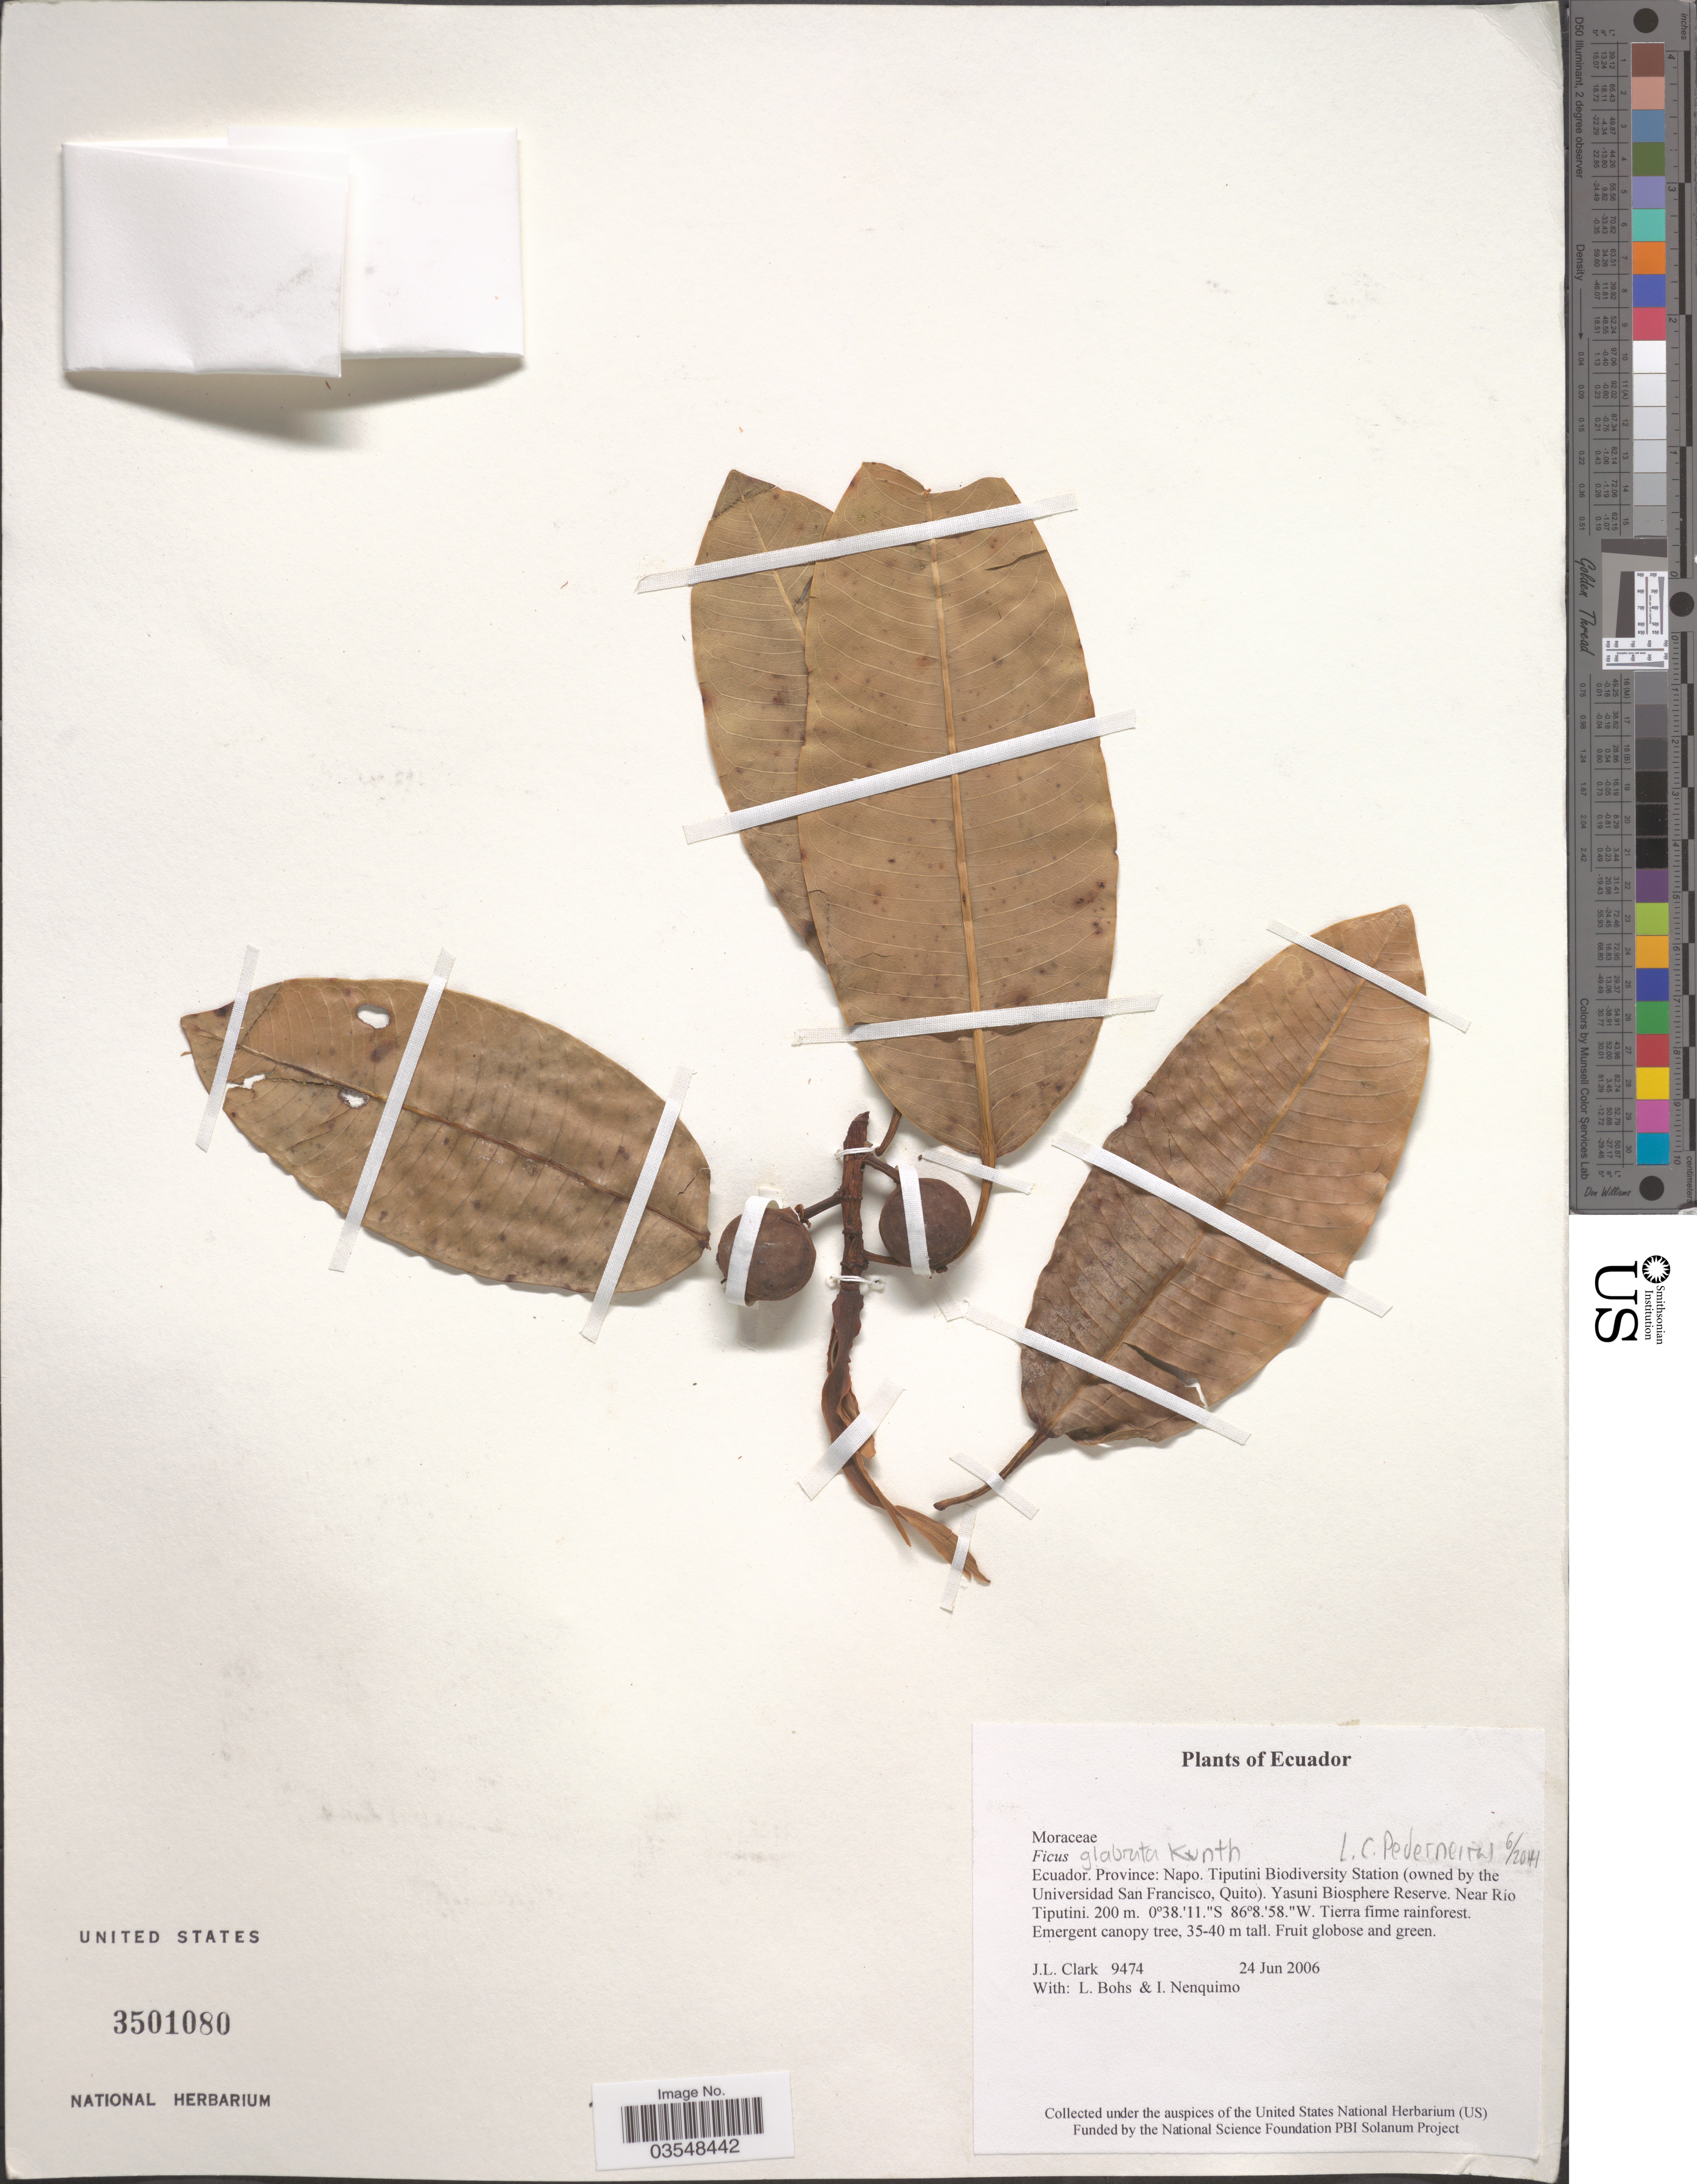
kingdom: Plantae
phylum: Tracheophyta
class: Magnoliopsida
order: Rosales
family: Moraceae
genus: Ficus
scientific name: Ficus glabrata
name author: Kunth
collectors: J. L. Clark, L. A. Bohs & I. Nenquimo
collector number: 9474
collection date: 2006-06-24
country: Ecuador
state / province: Napo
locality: Tiputini Biodiversity Station ( owned by the Universidad San Francisco, Quito). Yasuni Biosphere Reserve. Near Río Tiputini.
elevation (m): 200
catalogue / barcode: US 3501080